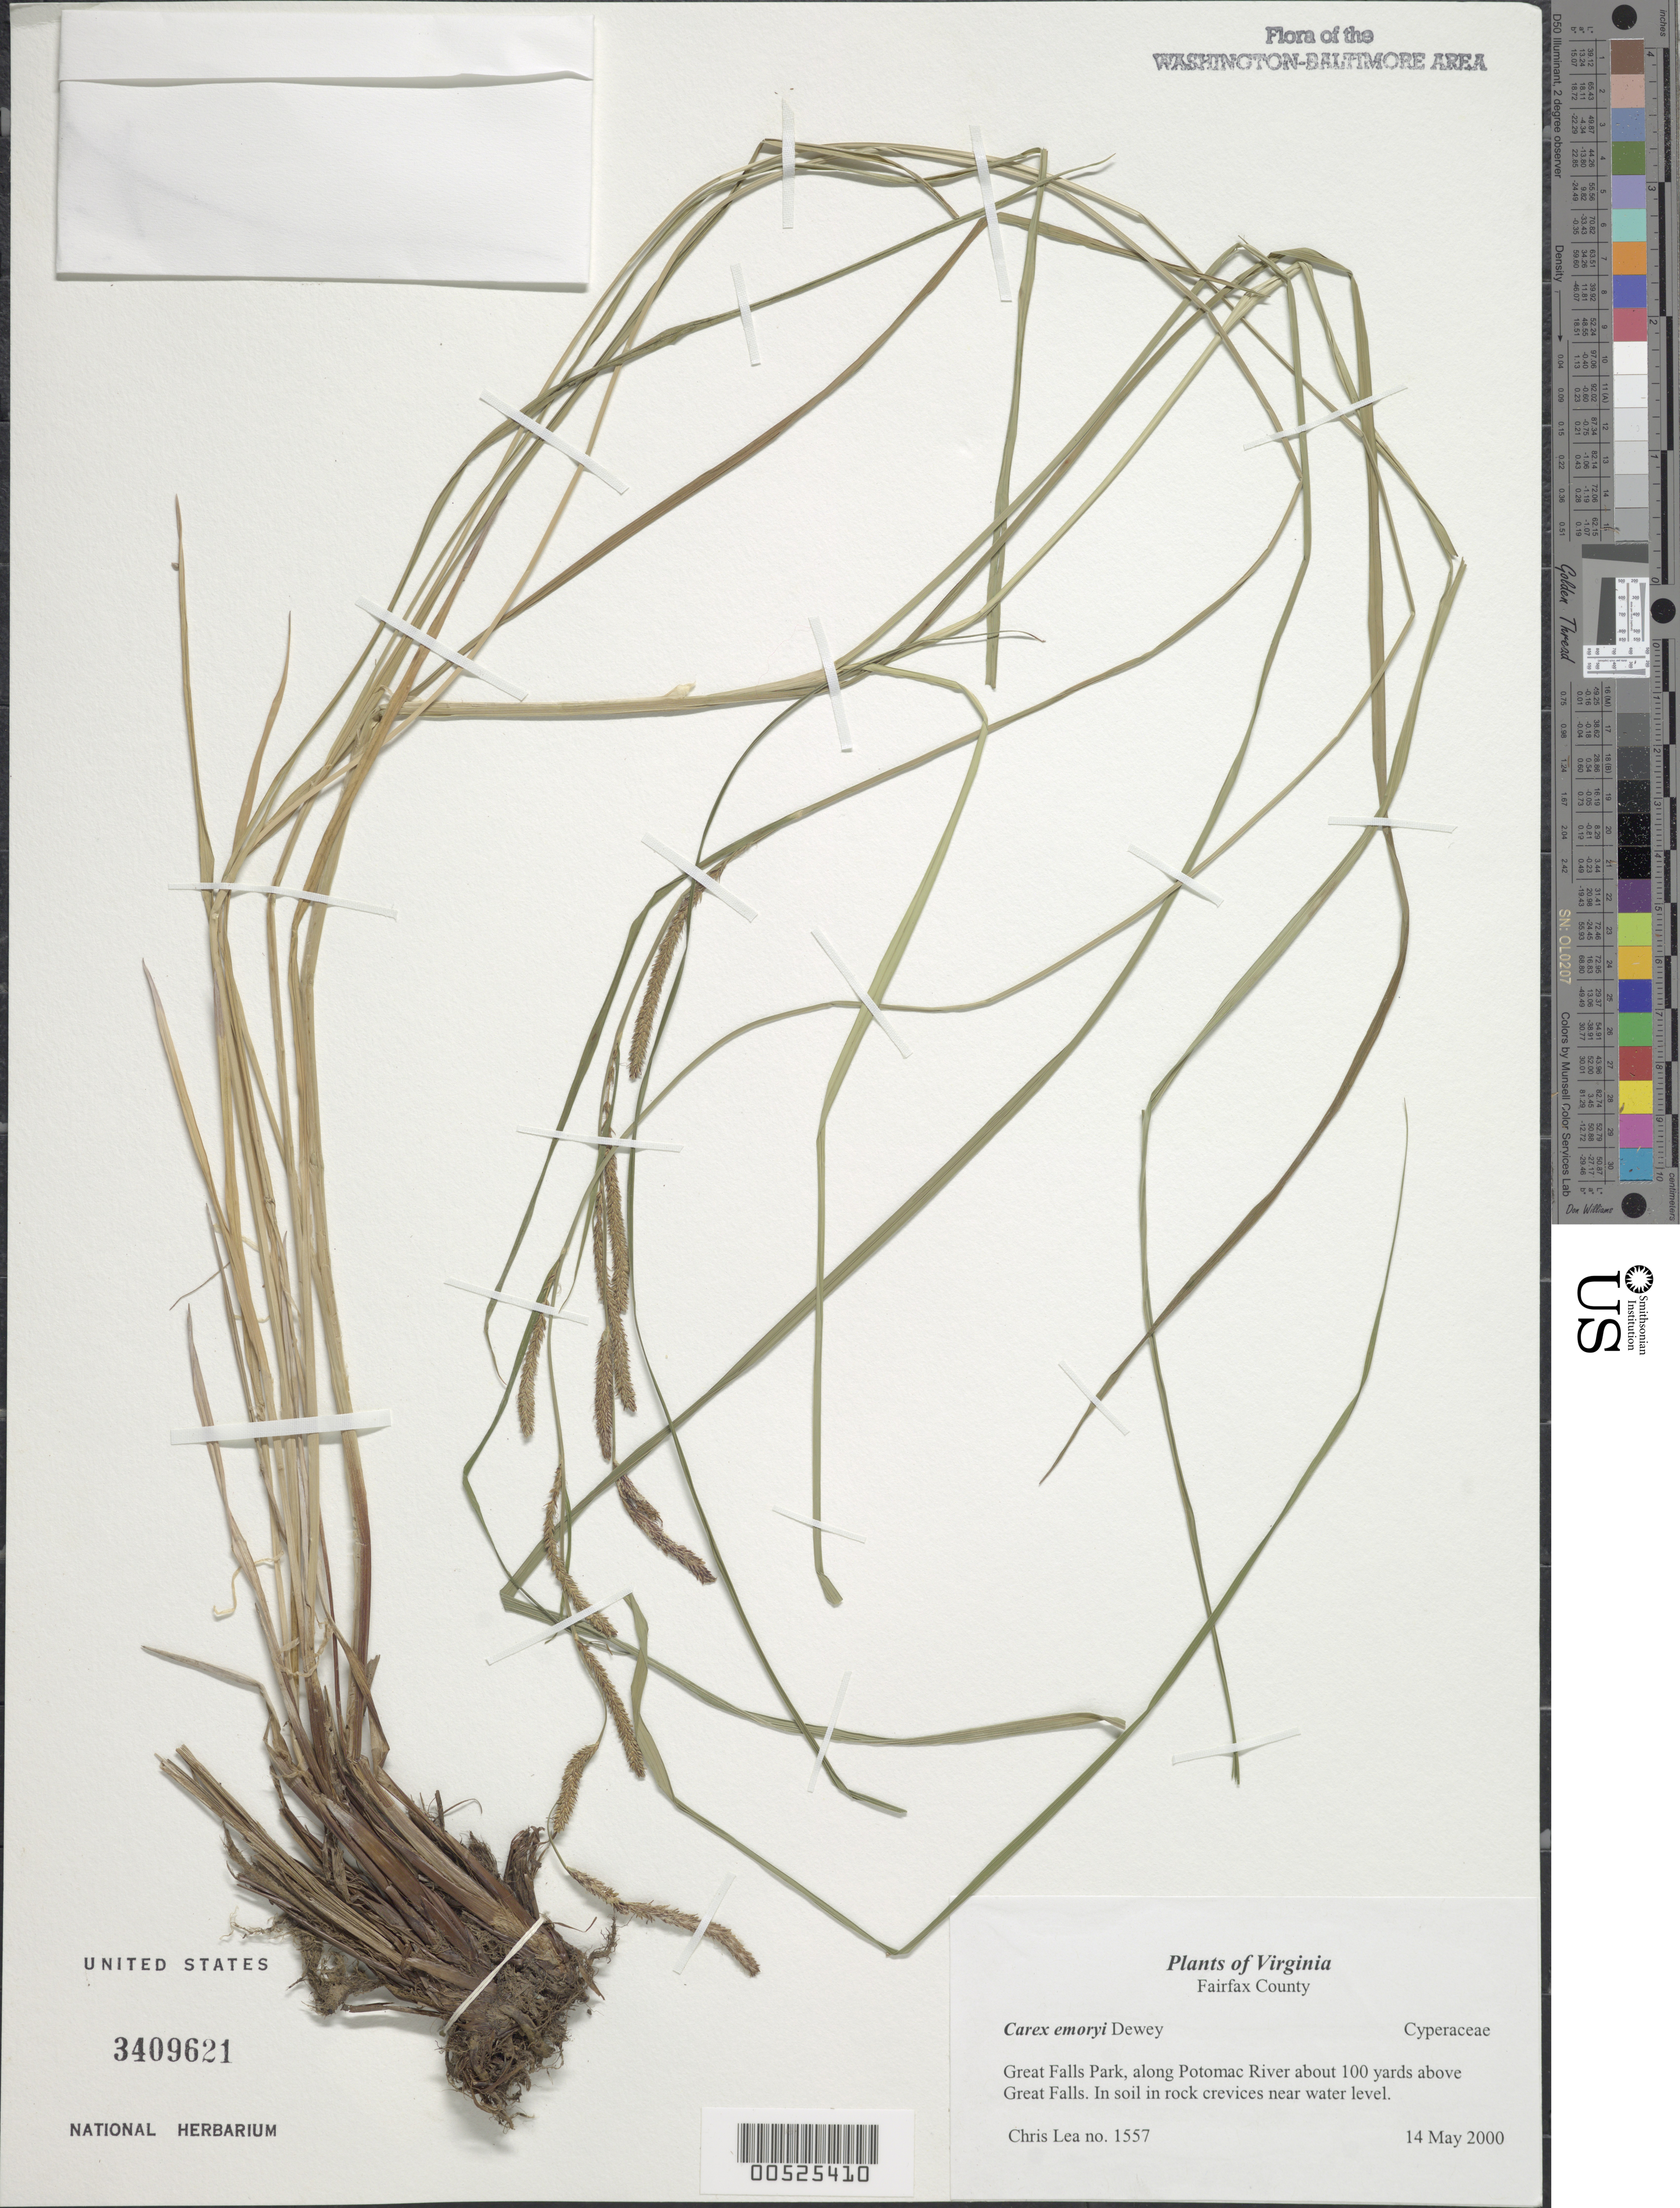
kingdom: Plantae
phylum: Tracheophyta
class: Liliopsida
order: Poales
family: Cyperaceae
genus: Carex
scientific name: Carex emoryi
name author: Dewey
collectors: C. Lea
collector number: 1557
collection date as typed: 14 May 2000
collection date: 2000-05-14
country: United States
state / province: Virginia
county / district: Fairfax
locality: Great Falls Park, along Potomac River about 100 yards above Great Falls.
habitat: In soil in rock crevices near water level.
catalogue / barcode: US 3409621